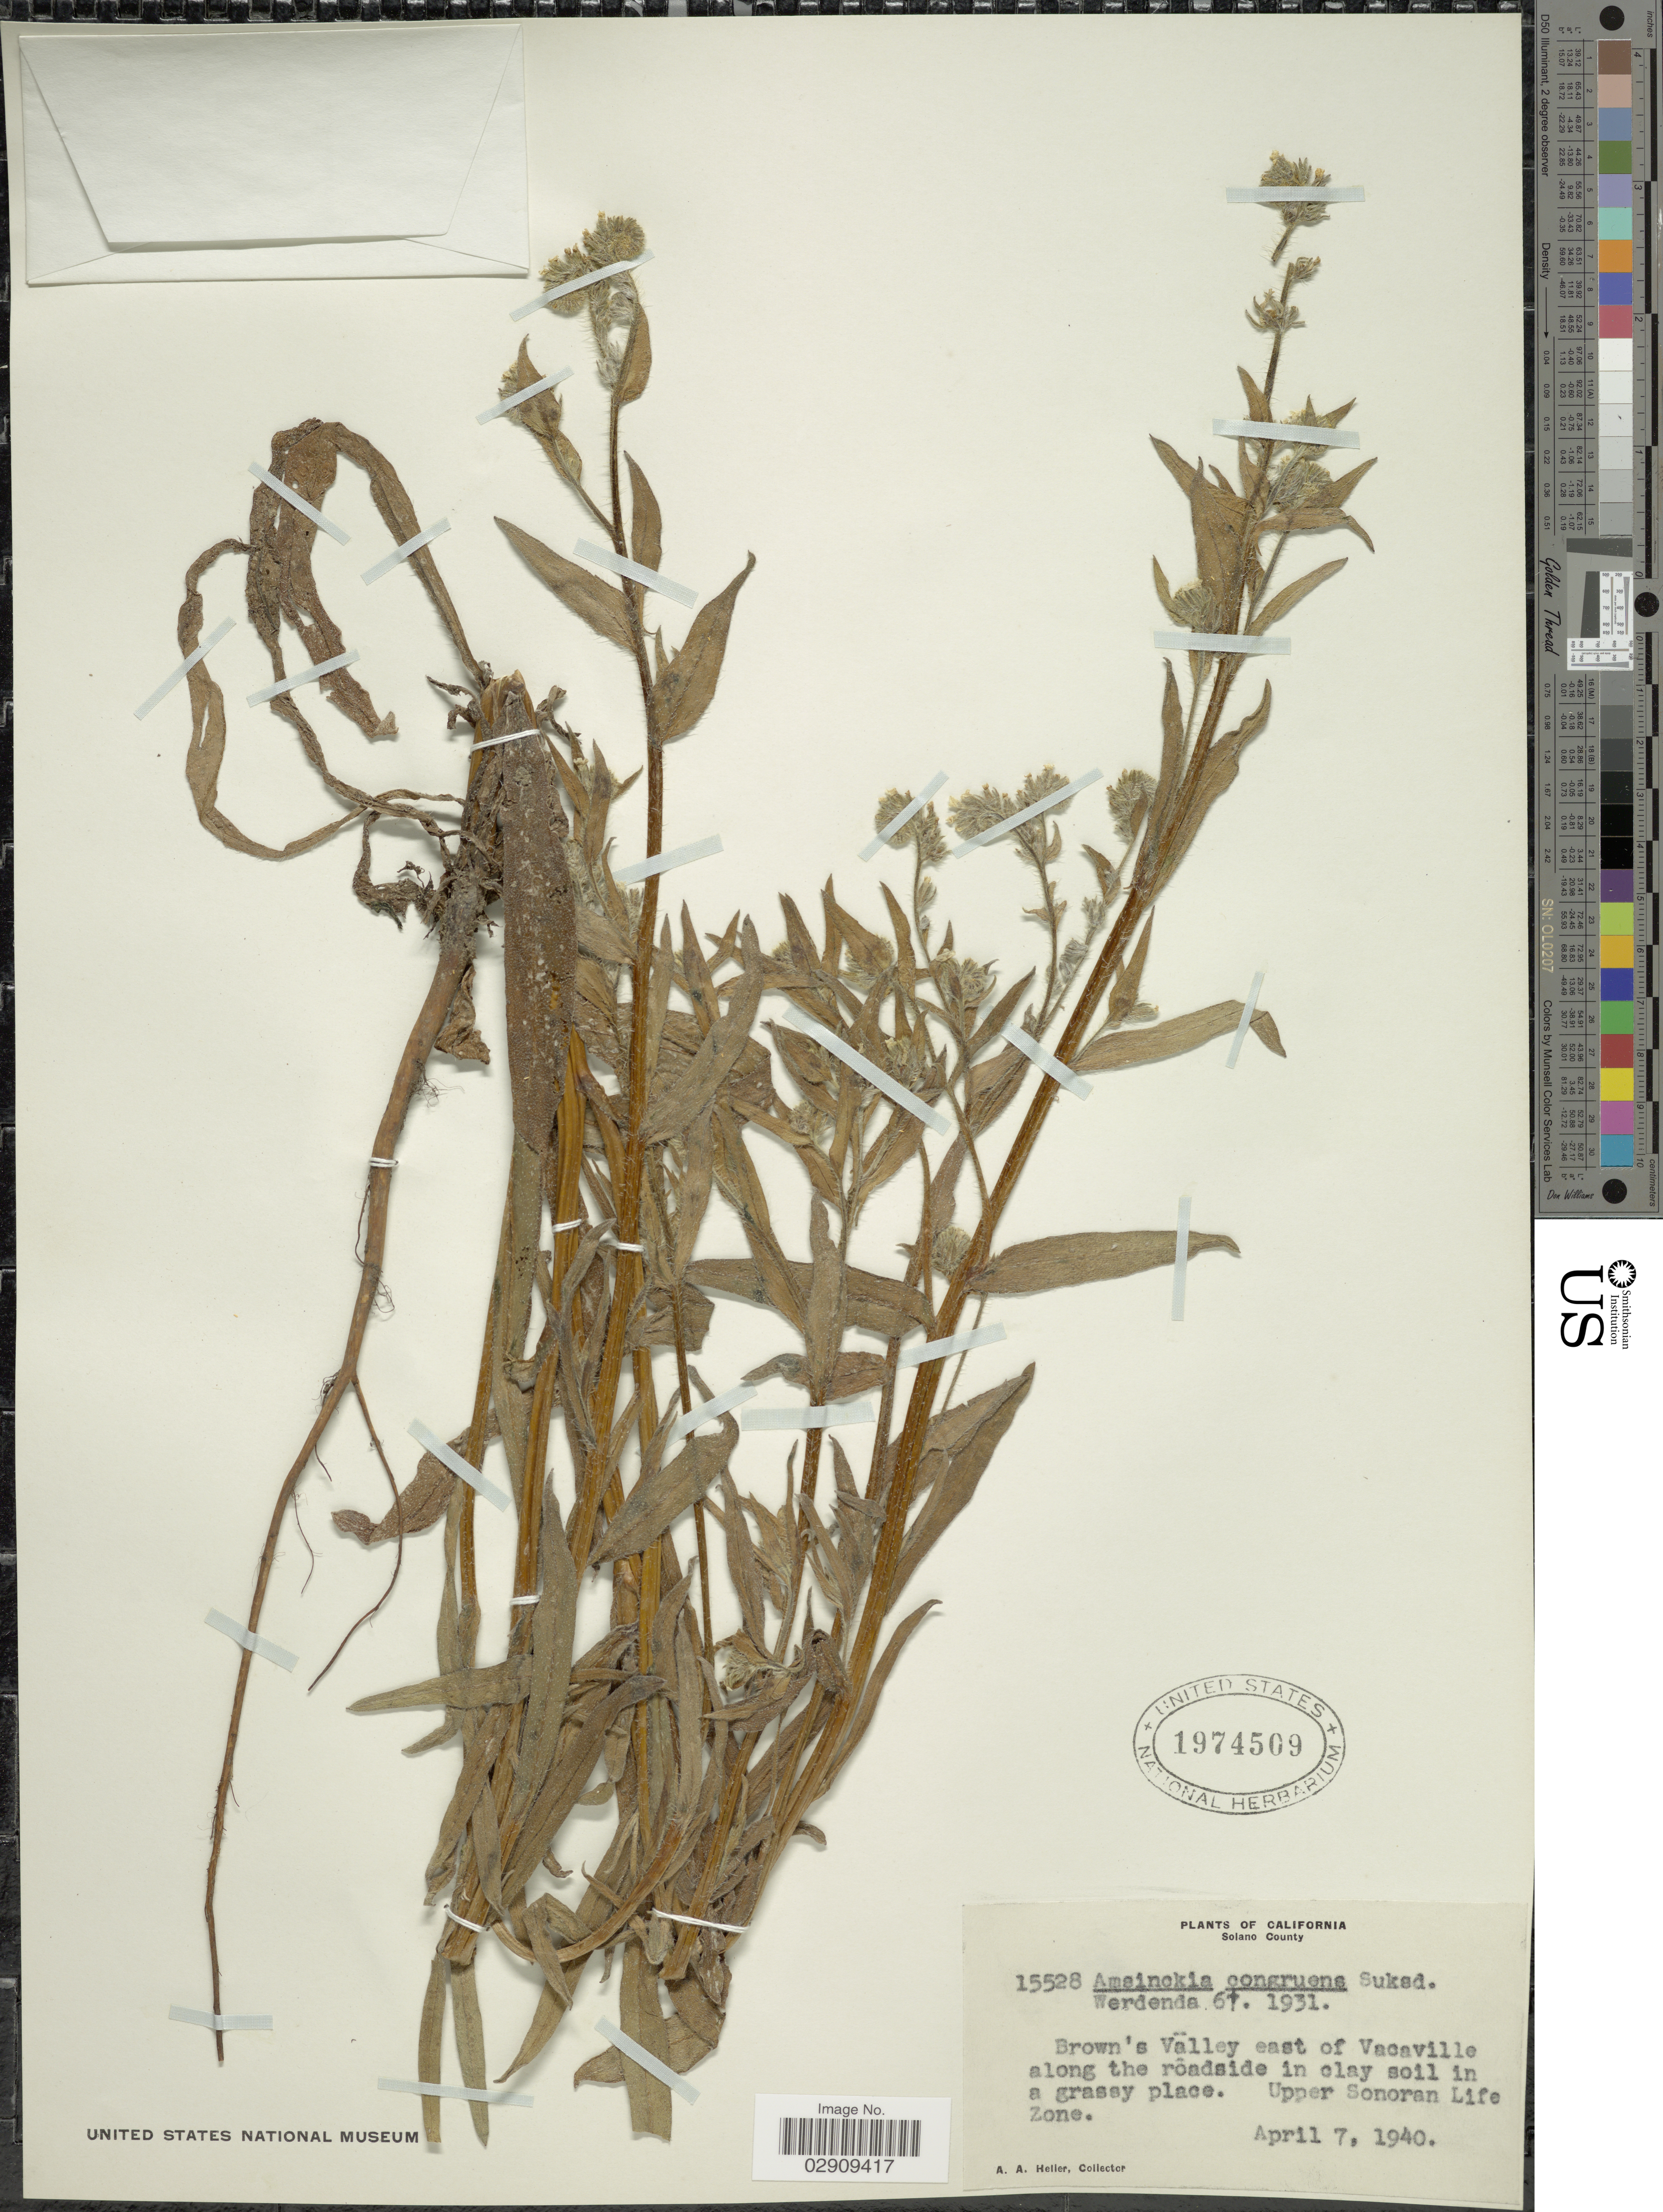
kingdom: Plantae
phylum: Tracheophyta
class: Magnoliopsida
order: Boraginales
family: Boraginaceae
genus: Amsinckia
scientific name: Amsinckia menziesii var. intermedia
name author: (Fisch. & C.A. Mey.) Ganders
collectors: A. A. Heller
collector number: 15528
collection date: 1940-04-07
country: United States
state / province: California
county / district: Solano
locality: Solano County. Brown's Valley east of Vacaville. Upper Sonoran Life Zone.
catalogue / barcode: US 1974509